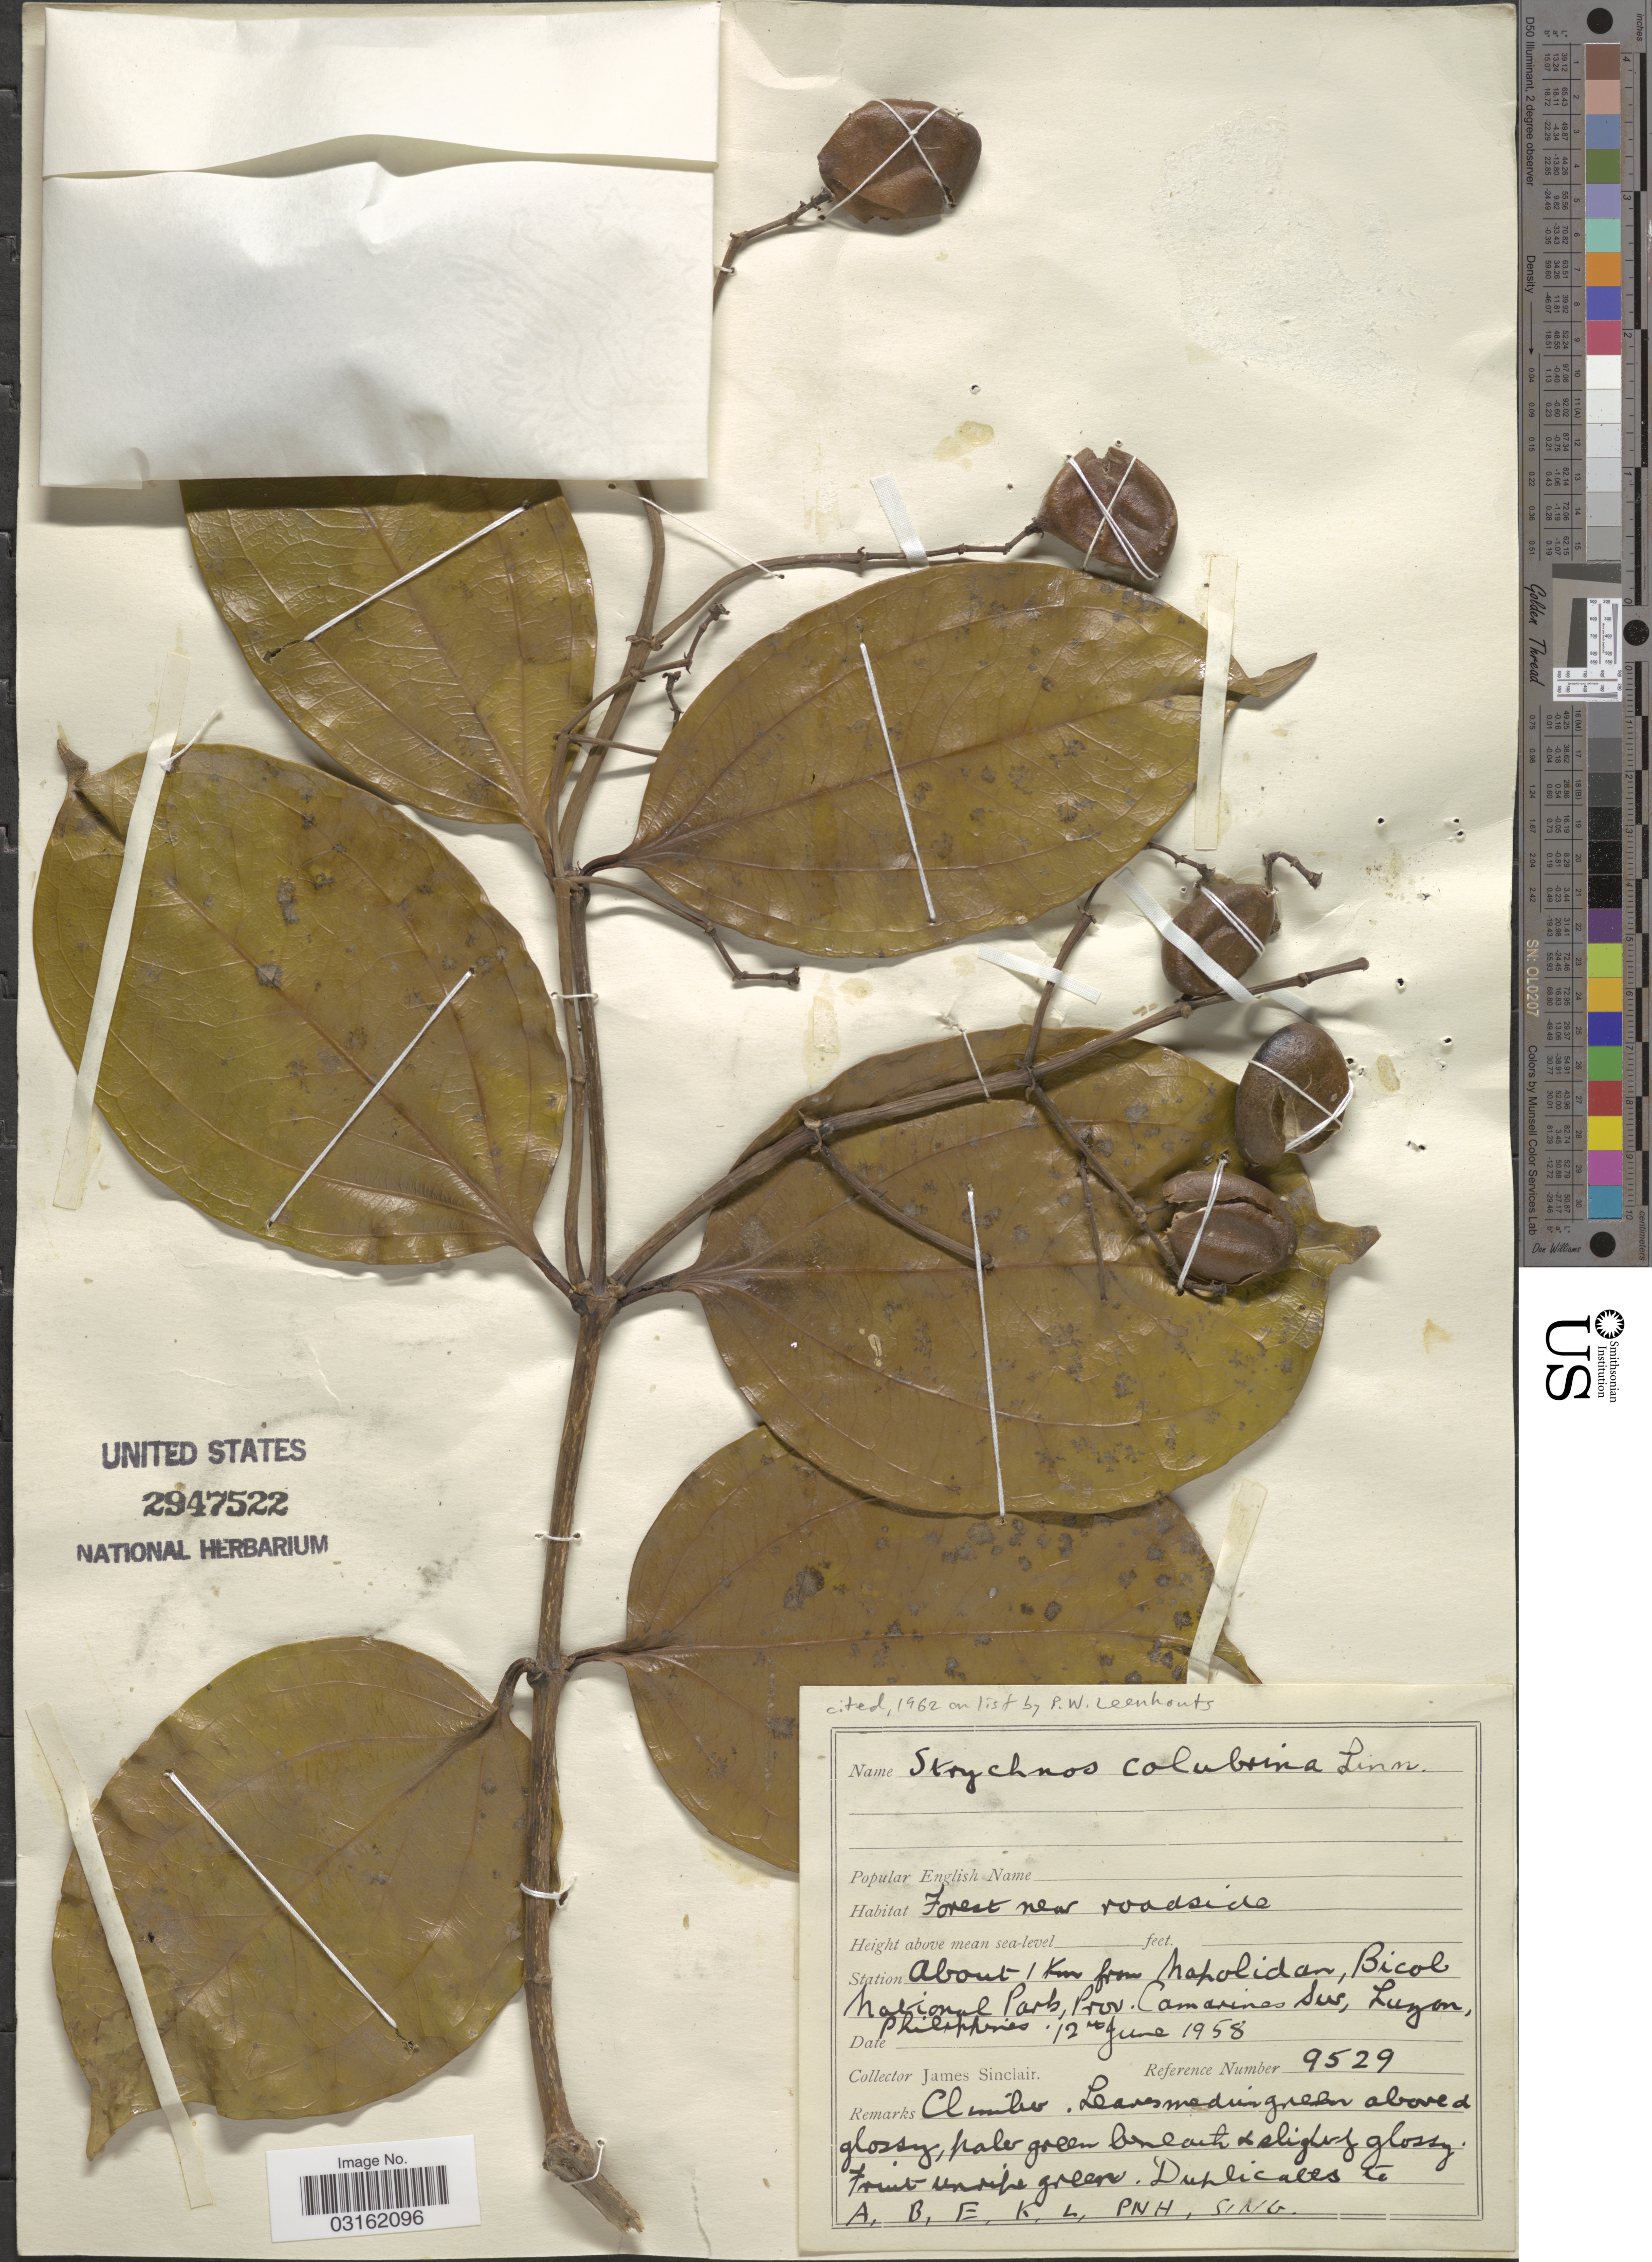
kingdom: Plantae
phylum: Tracheophyta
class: Magnoliopsida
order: Gentianales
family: Loganiaceae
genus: Strychnos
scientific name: Strychnos colubrina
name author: L.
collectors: J. Sinclair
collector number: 9529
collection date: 1958-06-12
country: Philippines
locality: Station: About 1 Km from Mapolidan, Bicol National Park, Prov. Camarines Sur, Luzon.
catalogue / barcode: US 2947522